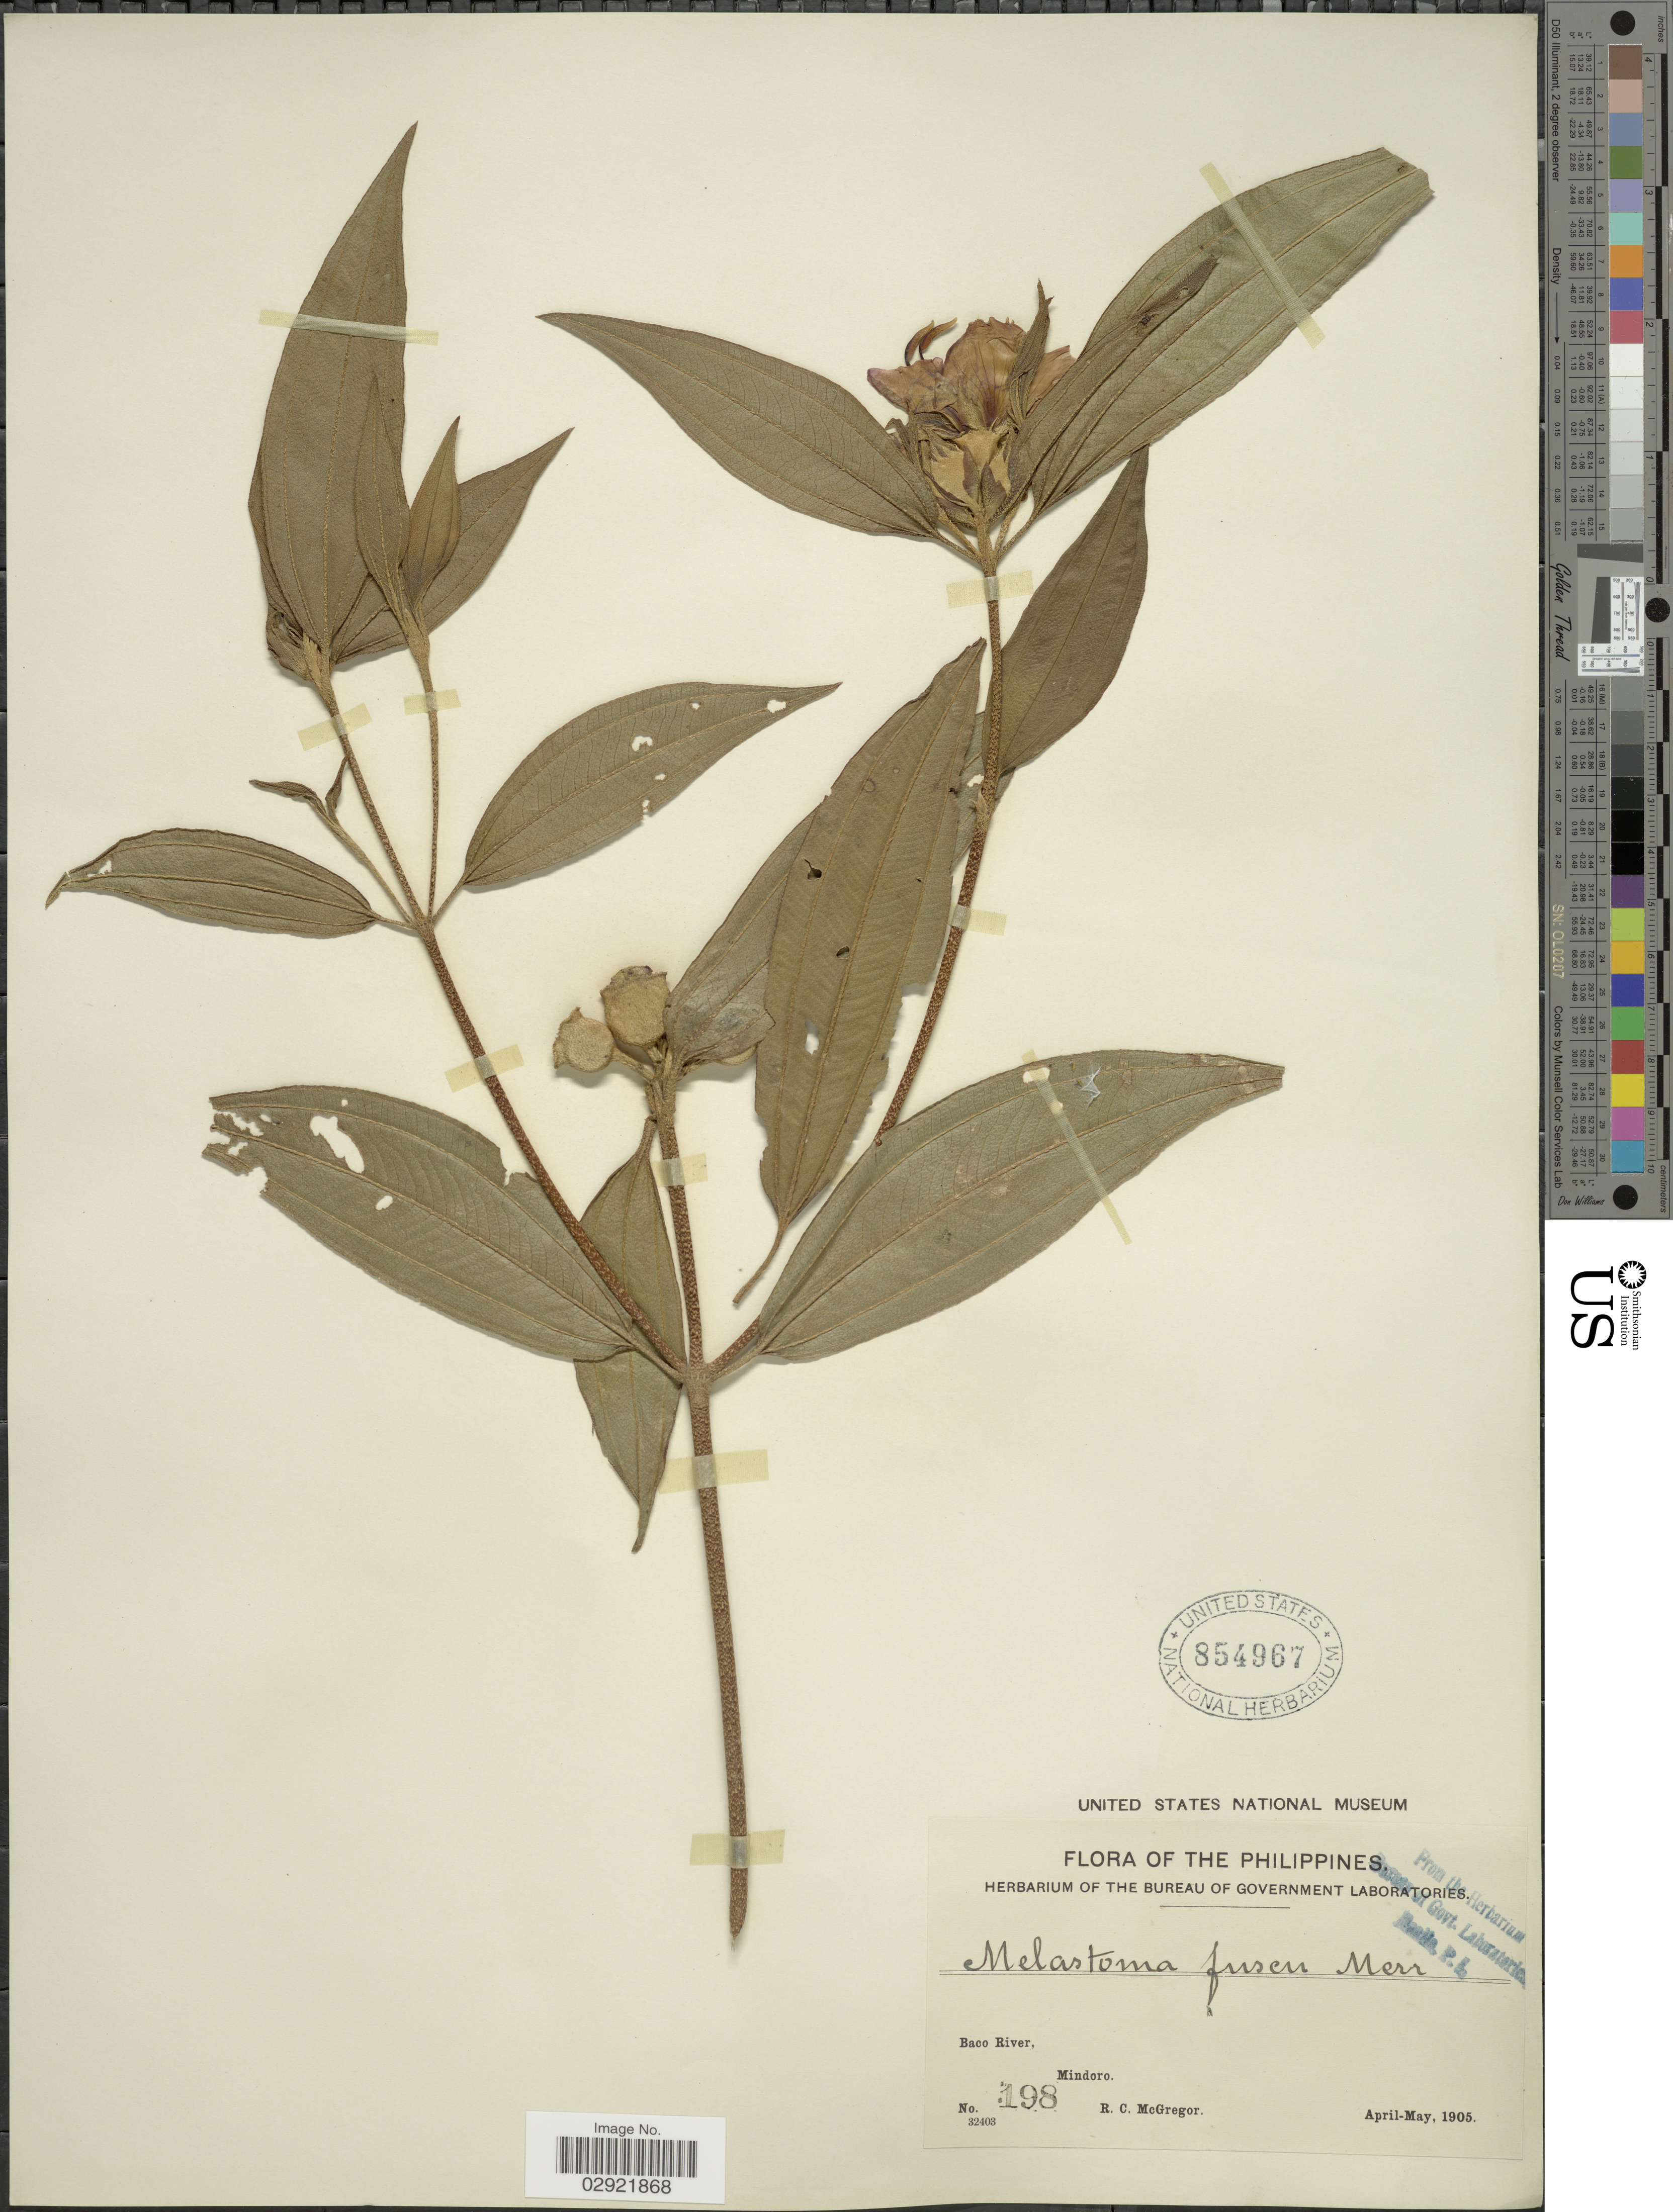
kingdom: Plantae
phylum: Tracheophyta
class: Magnoliopsida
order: Myrtales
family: Melastomataceae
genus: Melastoma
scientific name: Melastoma malabathricum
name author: L.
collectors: R. C. McGregor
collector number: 198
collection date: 1905-04/1905-05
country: Philippines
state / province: Mimaropa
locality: Baco River, Mindoro.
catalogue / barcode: US 854967